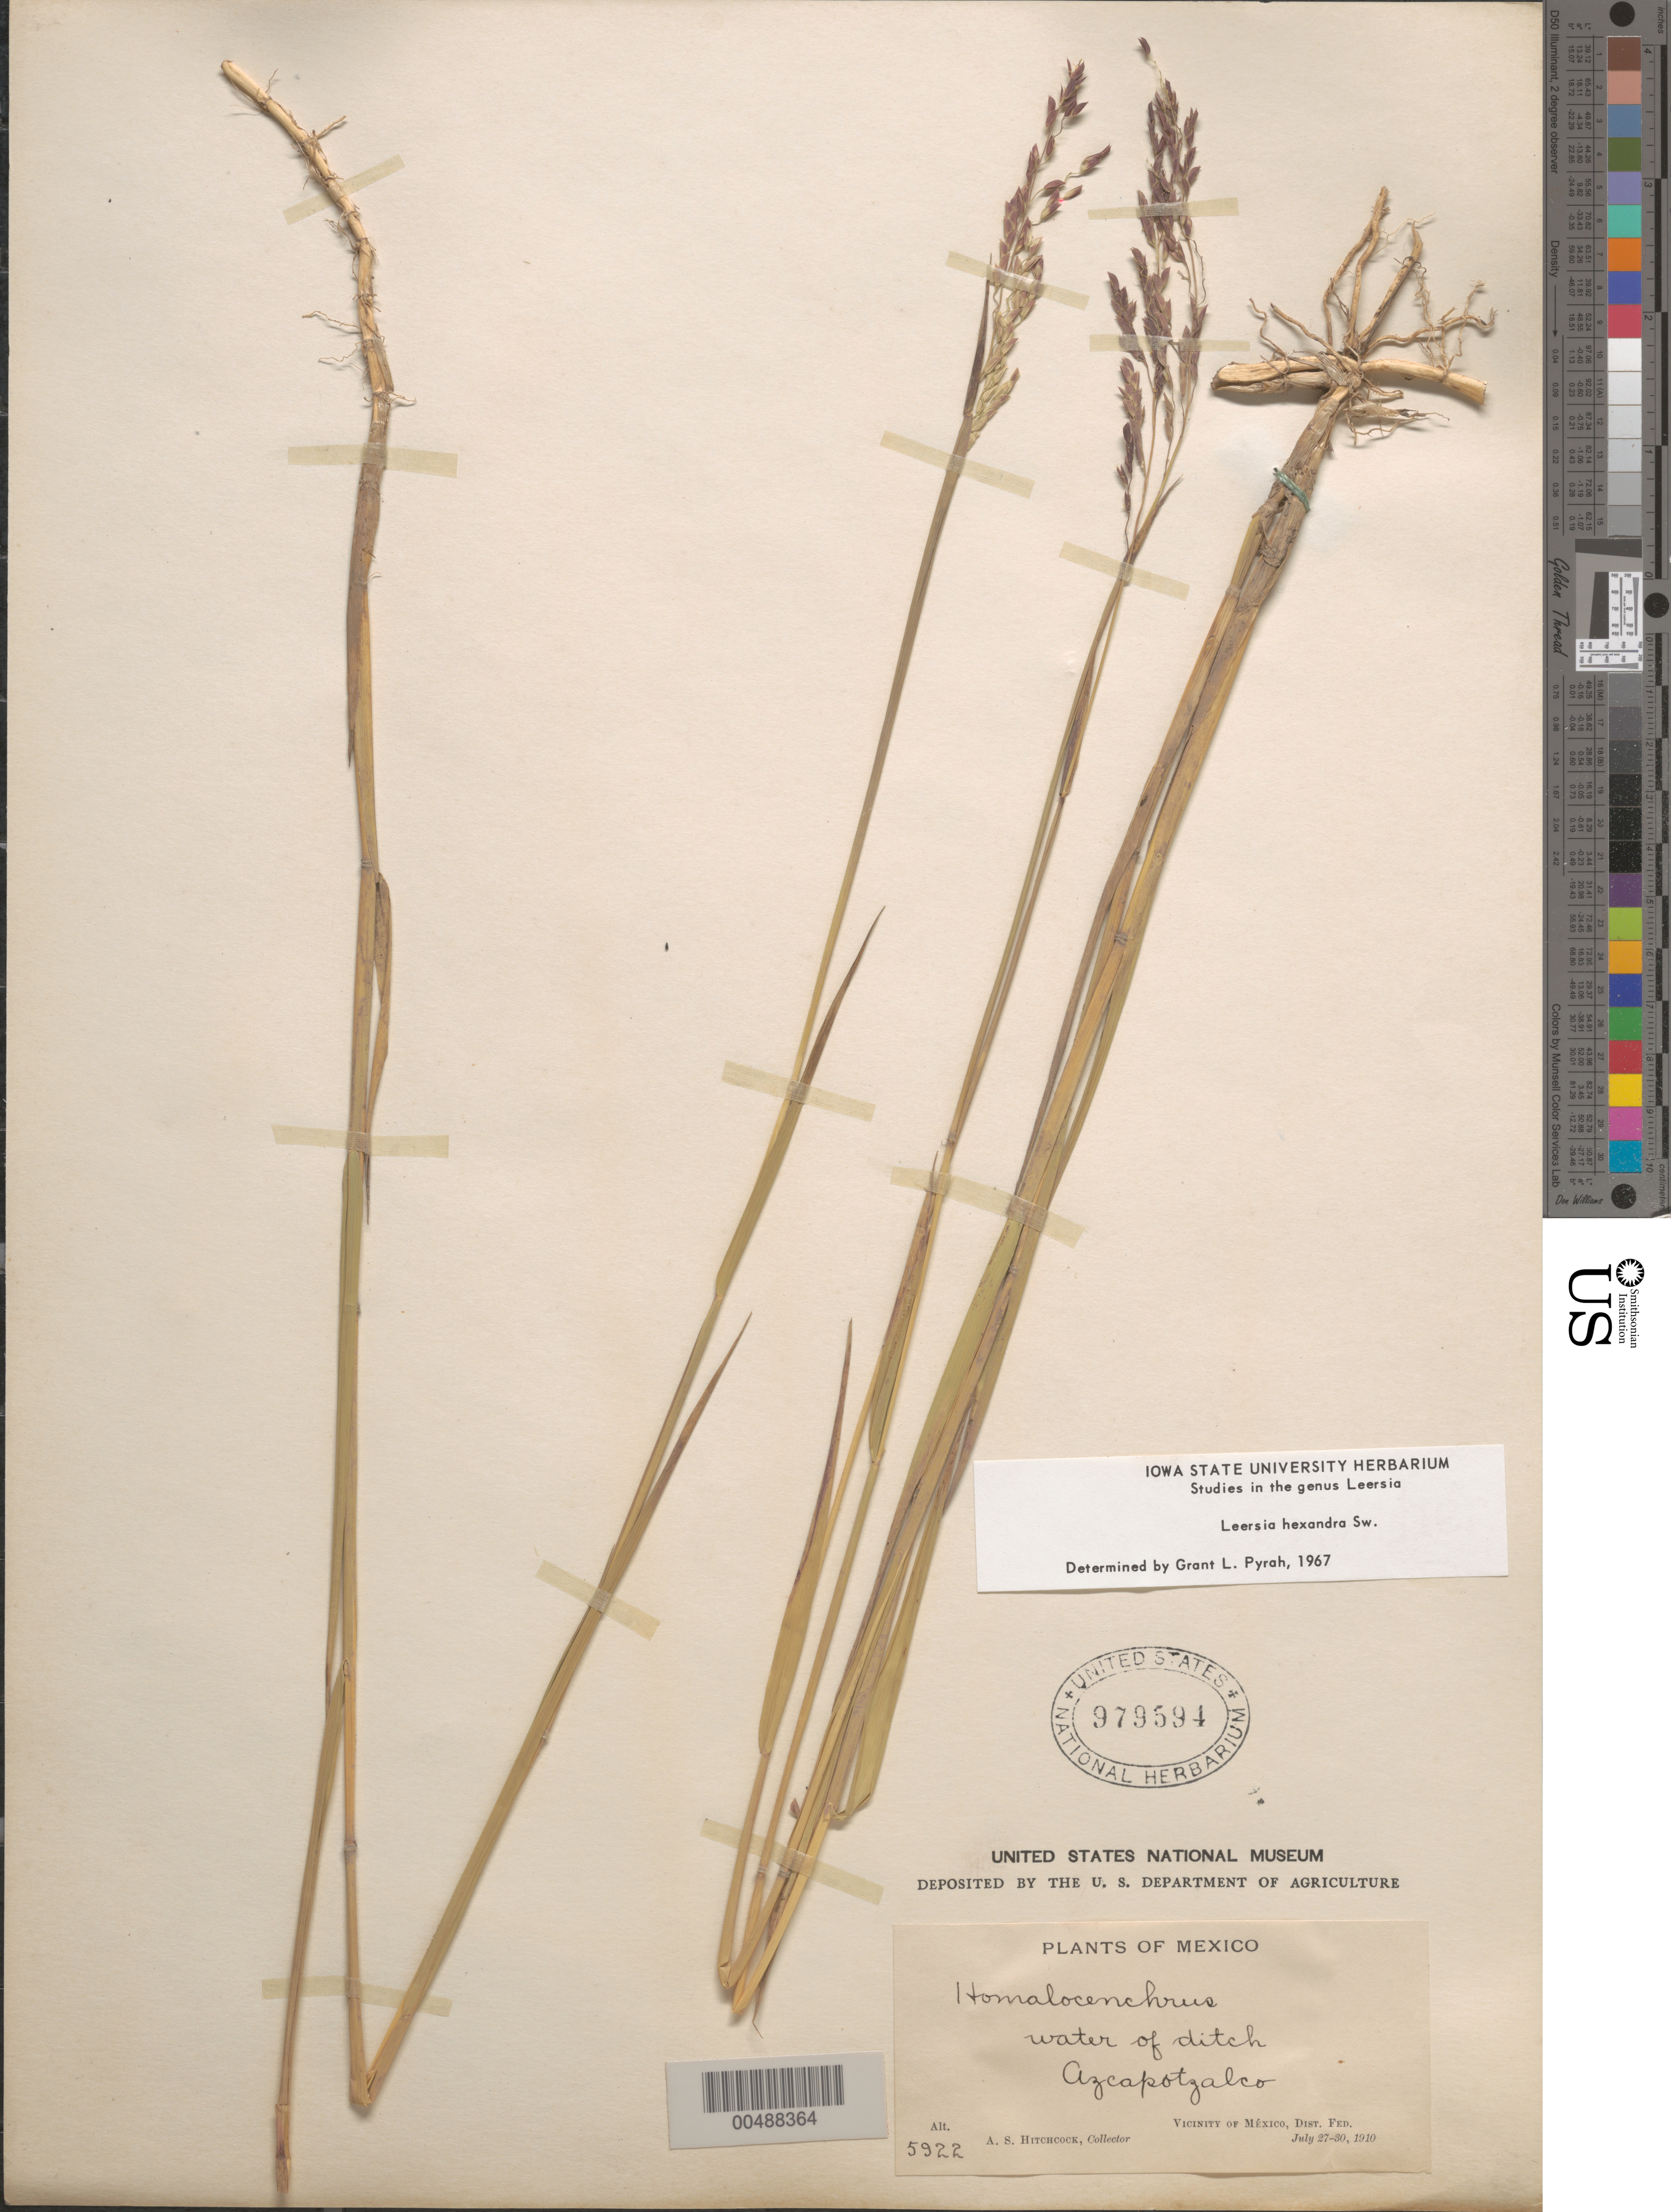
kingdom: Plantae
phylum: Tracheophyta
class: Liliopsida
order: Poales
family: Poaceae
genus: Leersia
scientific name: Leersia hexandra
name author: Sw.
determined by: Pyrah, G. L.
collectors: A. S. Hitchcock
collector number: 5922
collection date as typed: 27 Jul 1910 to 30 Jul 1910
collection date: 1910-07-27/1910-07-30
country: Mexico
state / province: Distrito Federal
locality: Azcapotzalco, vicinity of Mexico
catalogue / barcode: US 979594